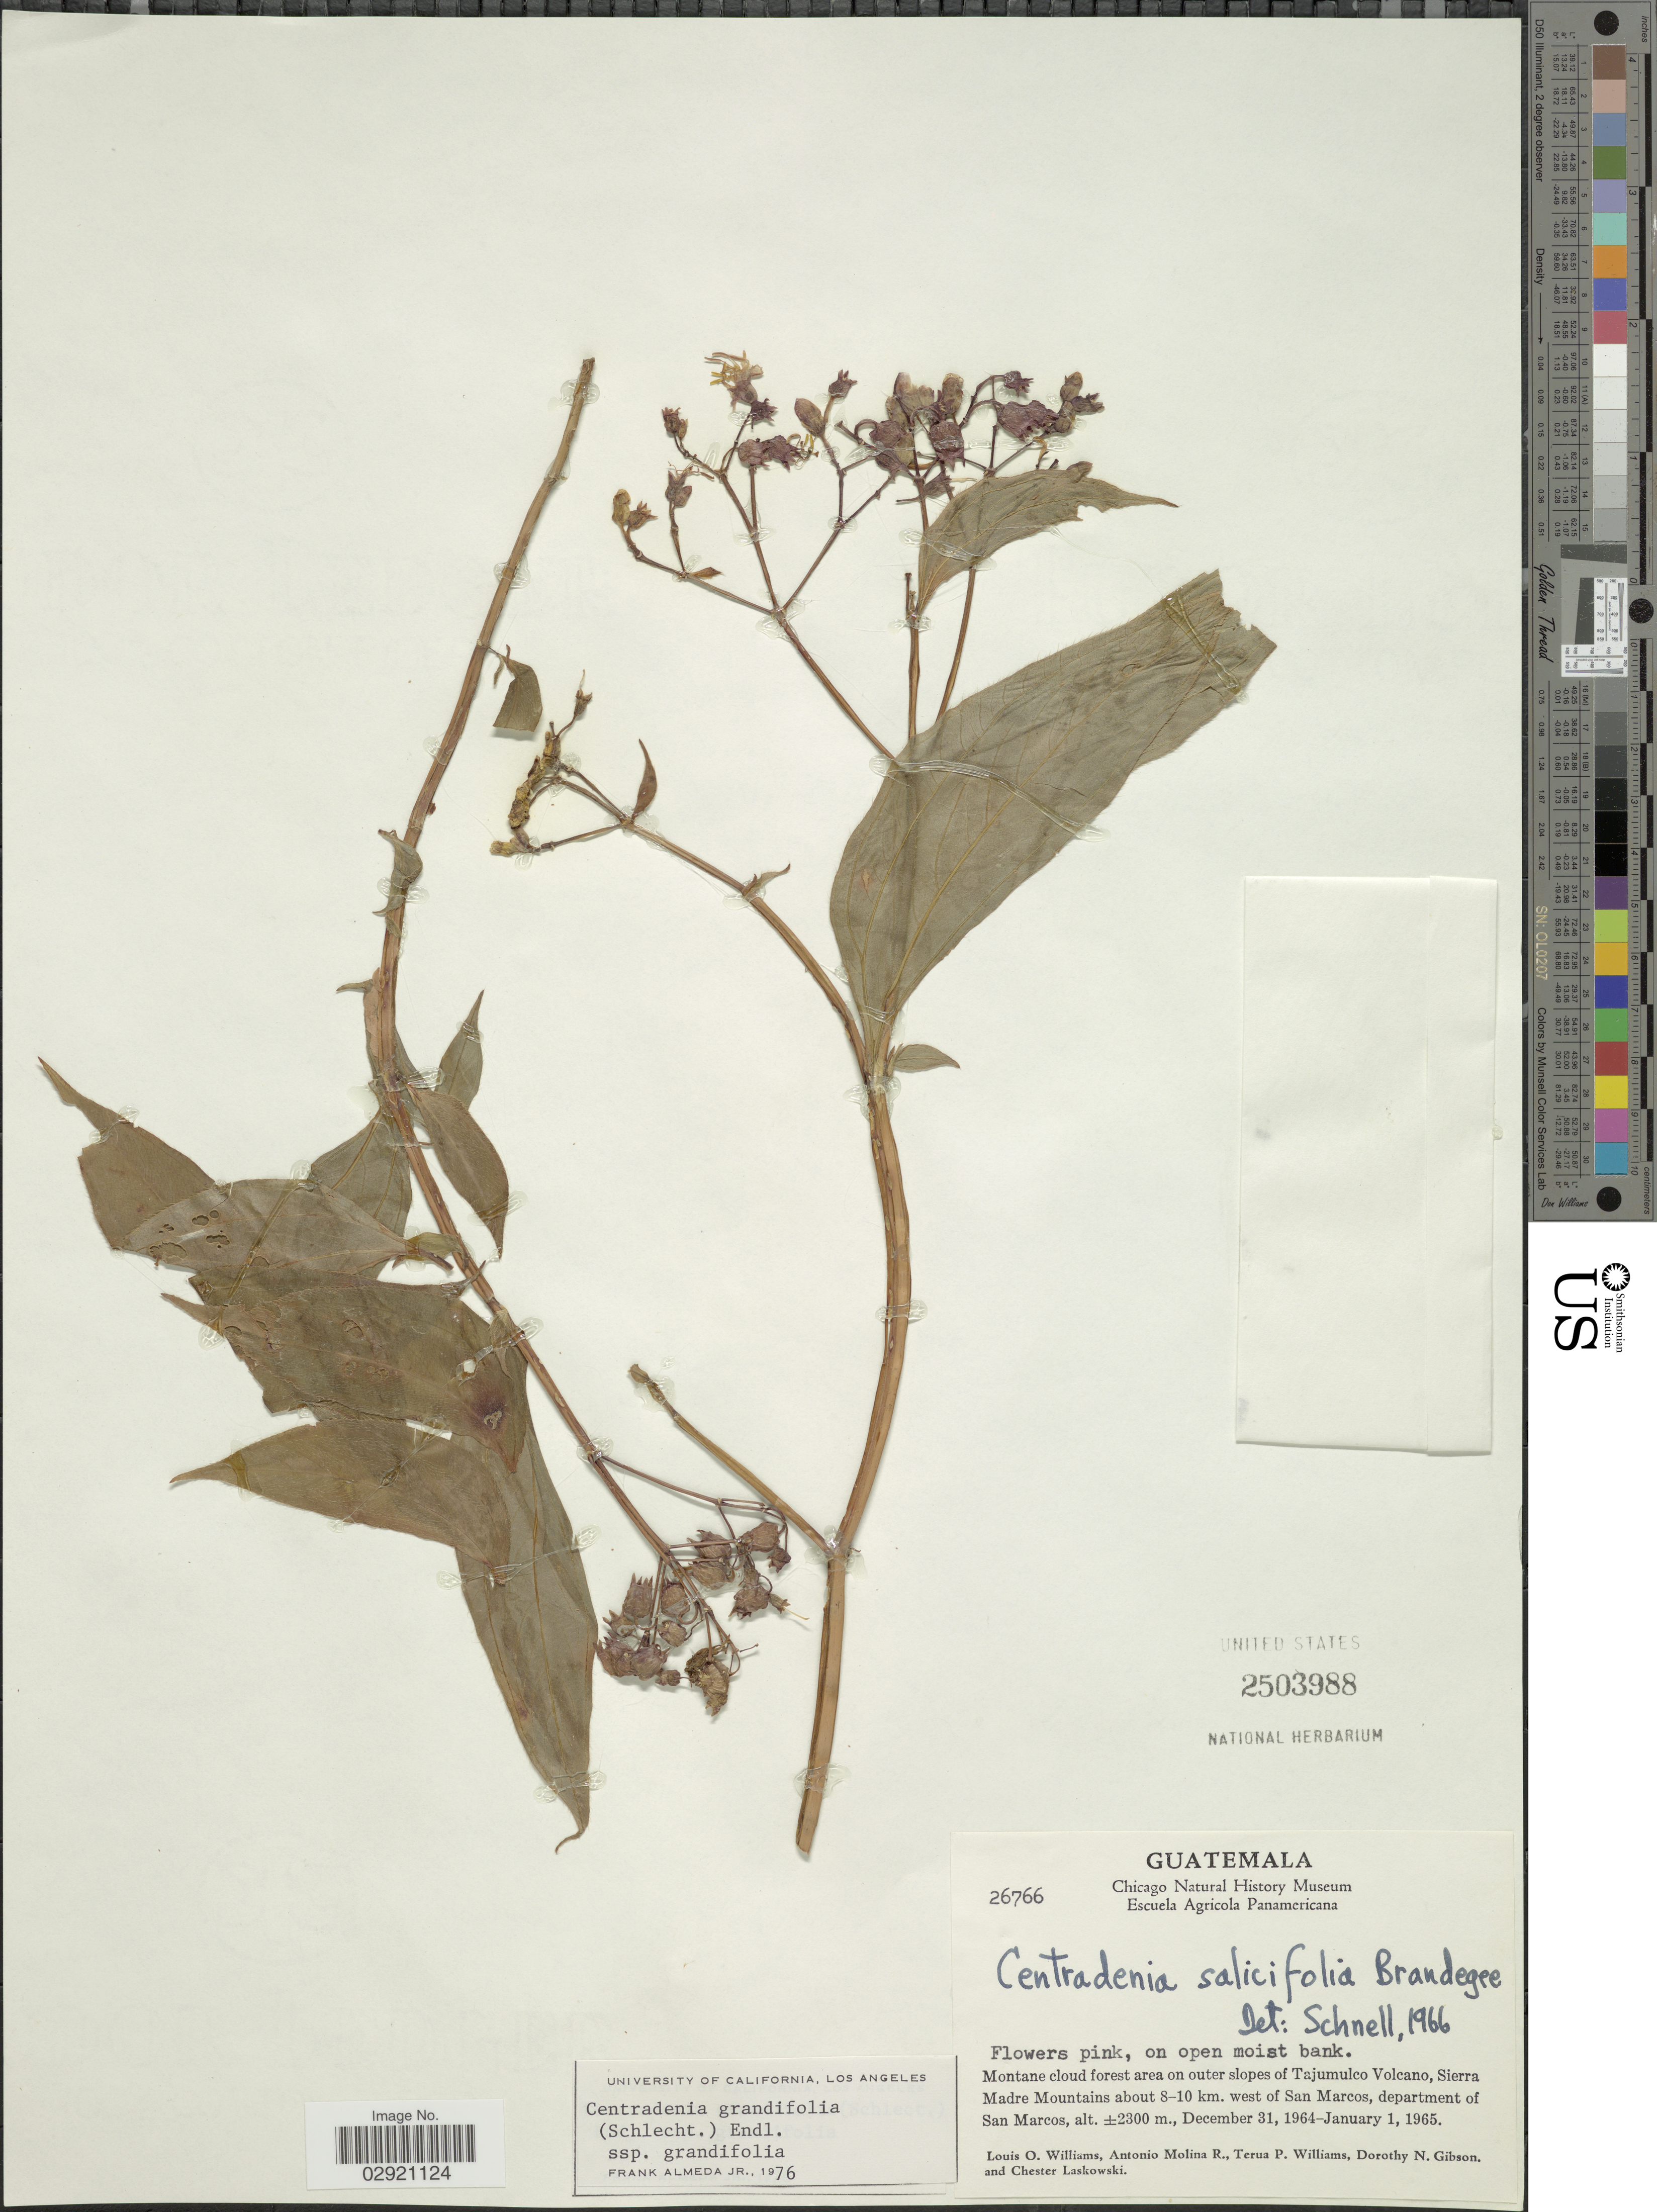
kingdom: Plantae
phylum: Tracheophyta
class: Magnoliopsida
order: Myrtales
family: Melastomataceae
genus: Centradenia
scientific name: Centradenia grandifolia subsp. grandifolia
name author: (Schltdl.) Endl.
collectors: L. O. Williams, A. Molina R., T. Williams, D. N. Gibson & C. Laskowski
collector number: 26766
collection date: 1964-12-31/1965-01-01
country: Guatemala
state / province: San Marcos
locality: On outer slopes of Tajumulco Volcano, Sierra Madre Mountains about 8-10 km. west of San Marcos, department of San Marcos.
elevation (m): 2300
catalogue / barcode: US 2503988